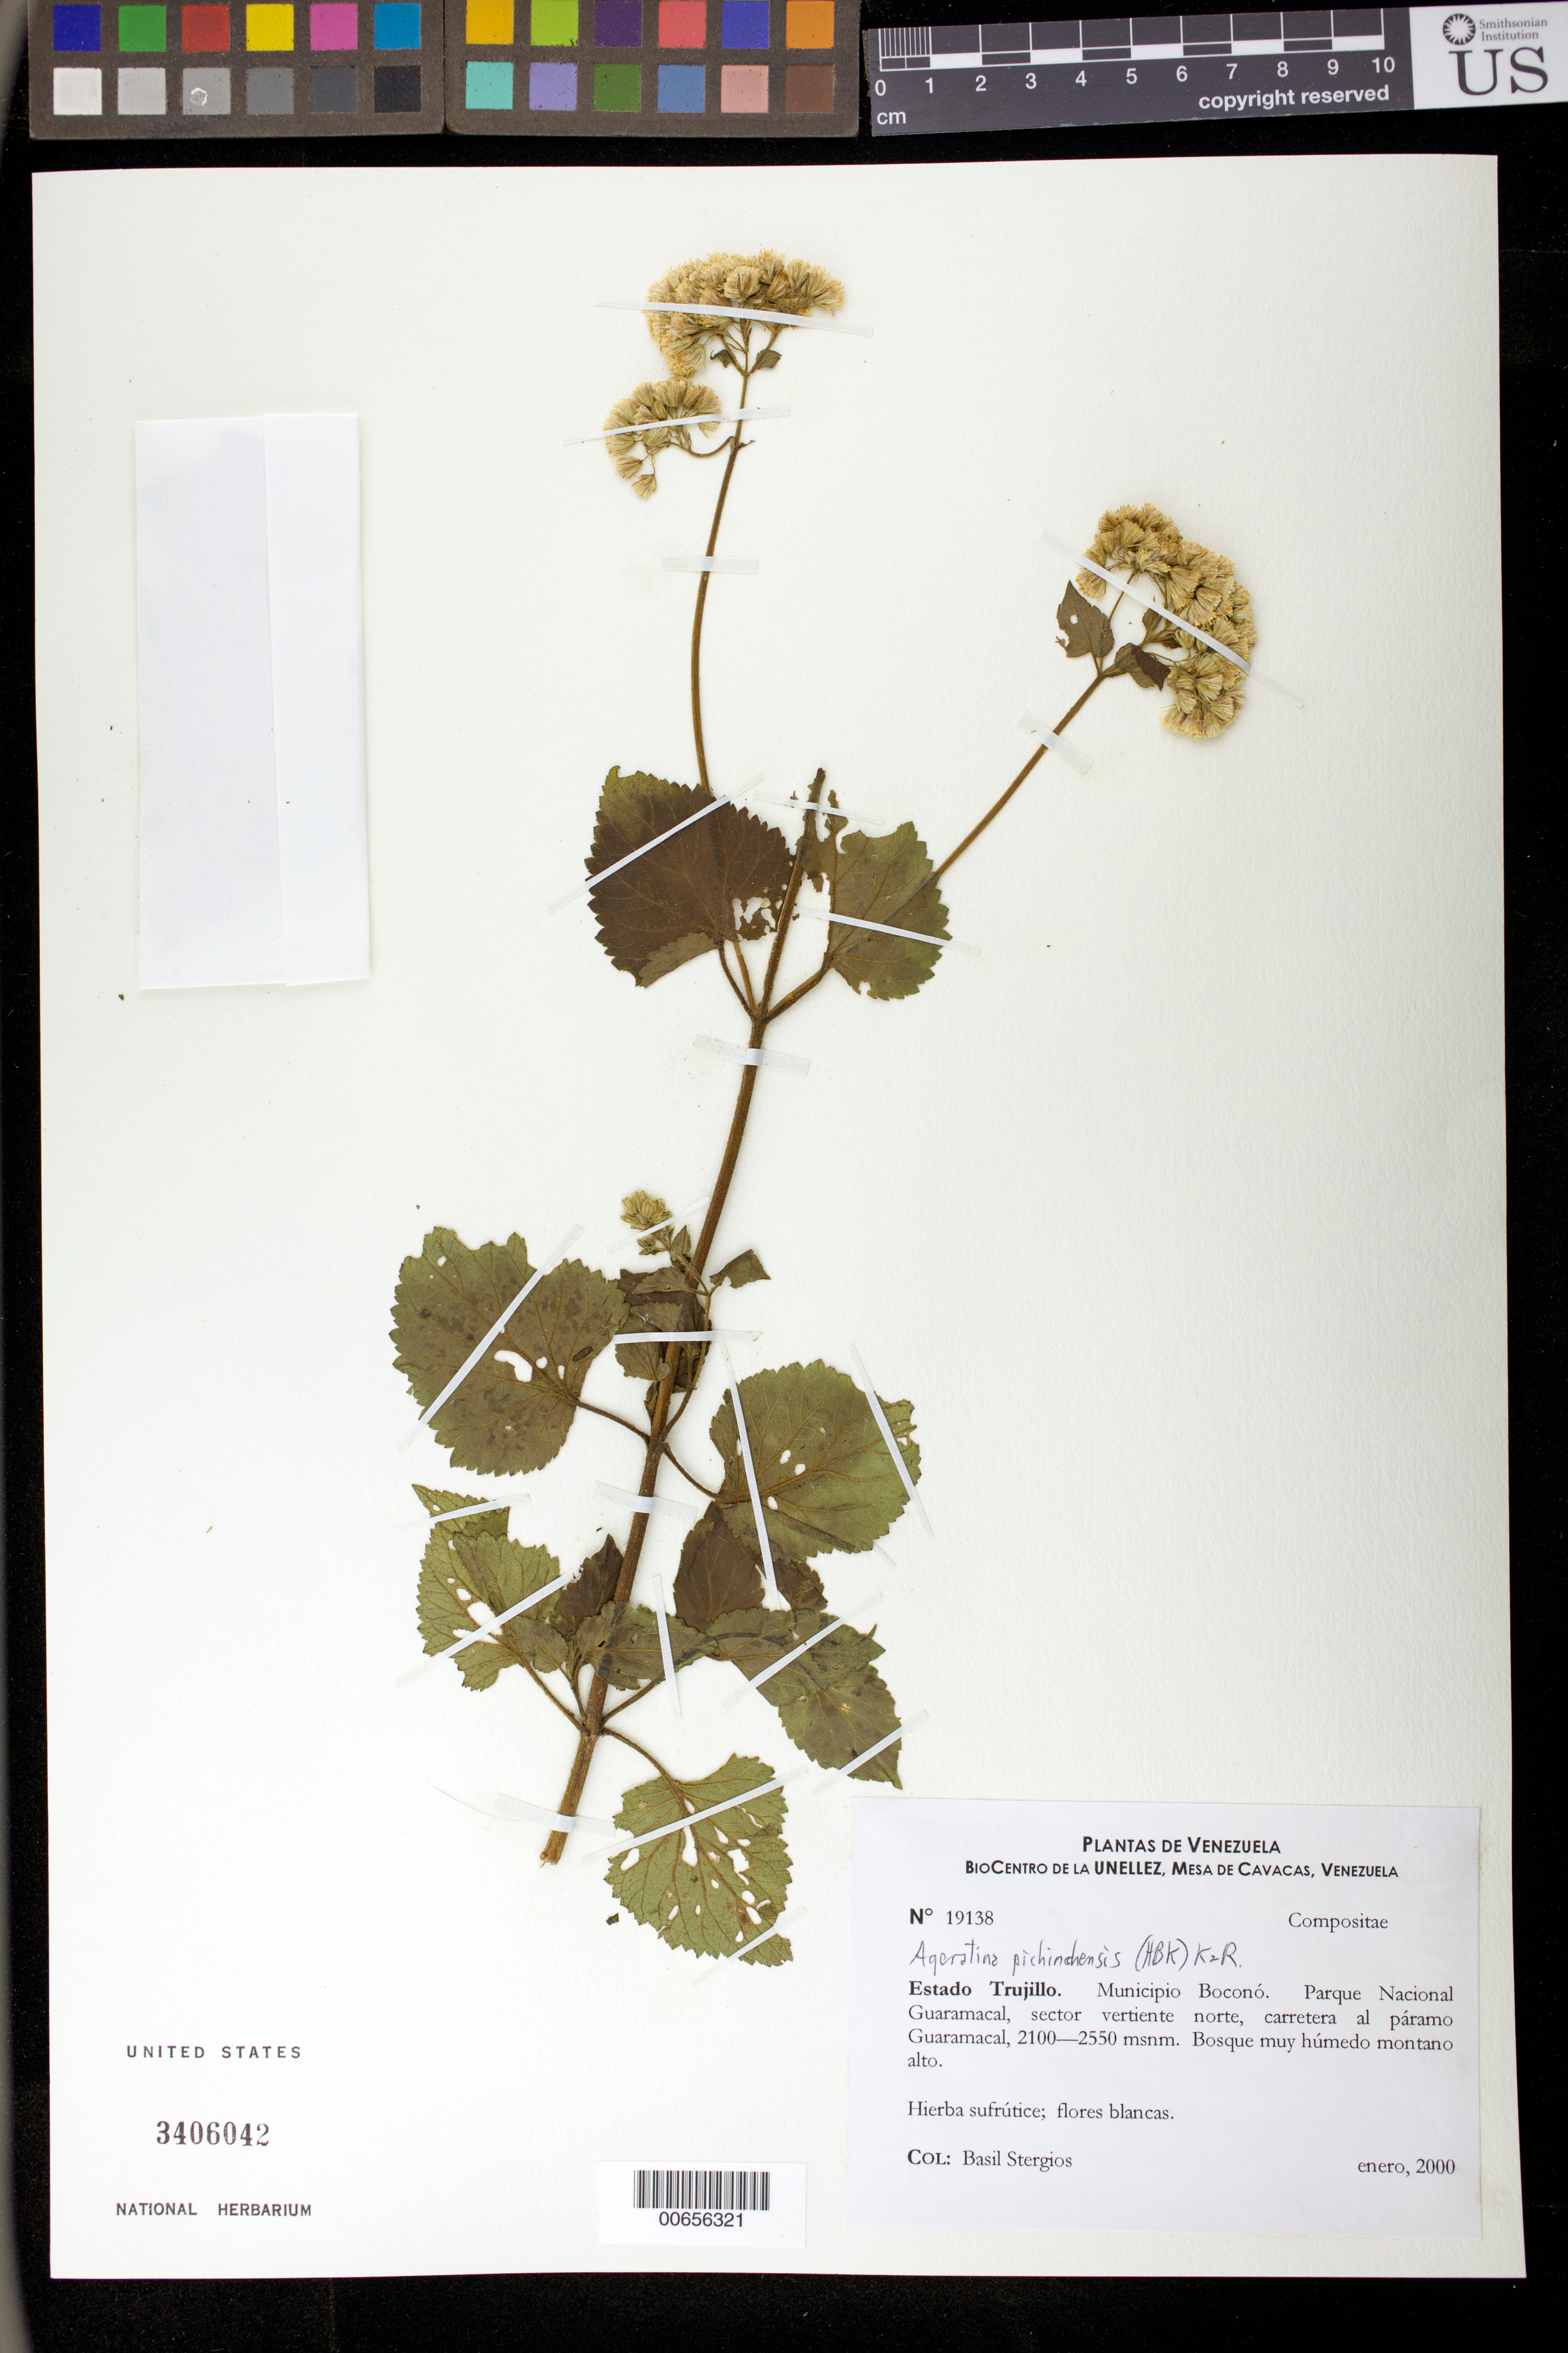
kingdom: Plantae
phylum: Tracheophyta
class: Magnoliopsida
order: Asterales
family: Asteraceae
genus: Ageratina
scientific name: Ageratina pichinchensis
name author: (Kunth) R.M. King & H. Rob.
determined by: Robinson, Harold E., (US)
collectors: B. G. Stergios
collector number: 19138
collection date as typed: Jan 2000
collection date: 2000-01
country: Venezuela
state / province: Trujillo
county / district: Boconó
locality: Parque Nacional Guaramacal, vertiente N, carretera al páramo Guaramacal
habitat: Bosque muy húmedo montano alto.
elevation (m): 2100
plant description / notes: PORT, US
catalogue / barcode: US 3406042